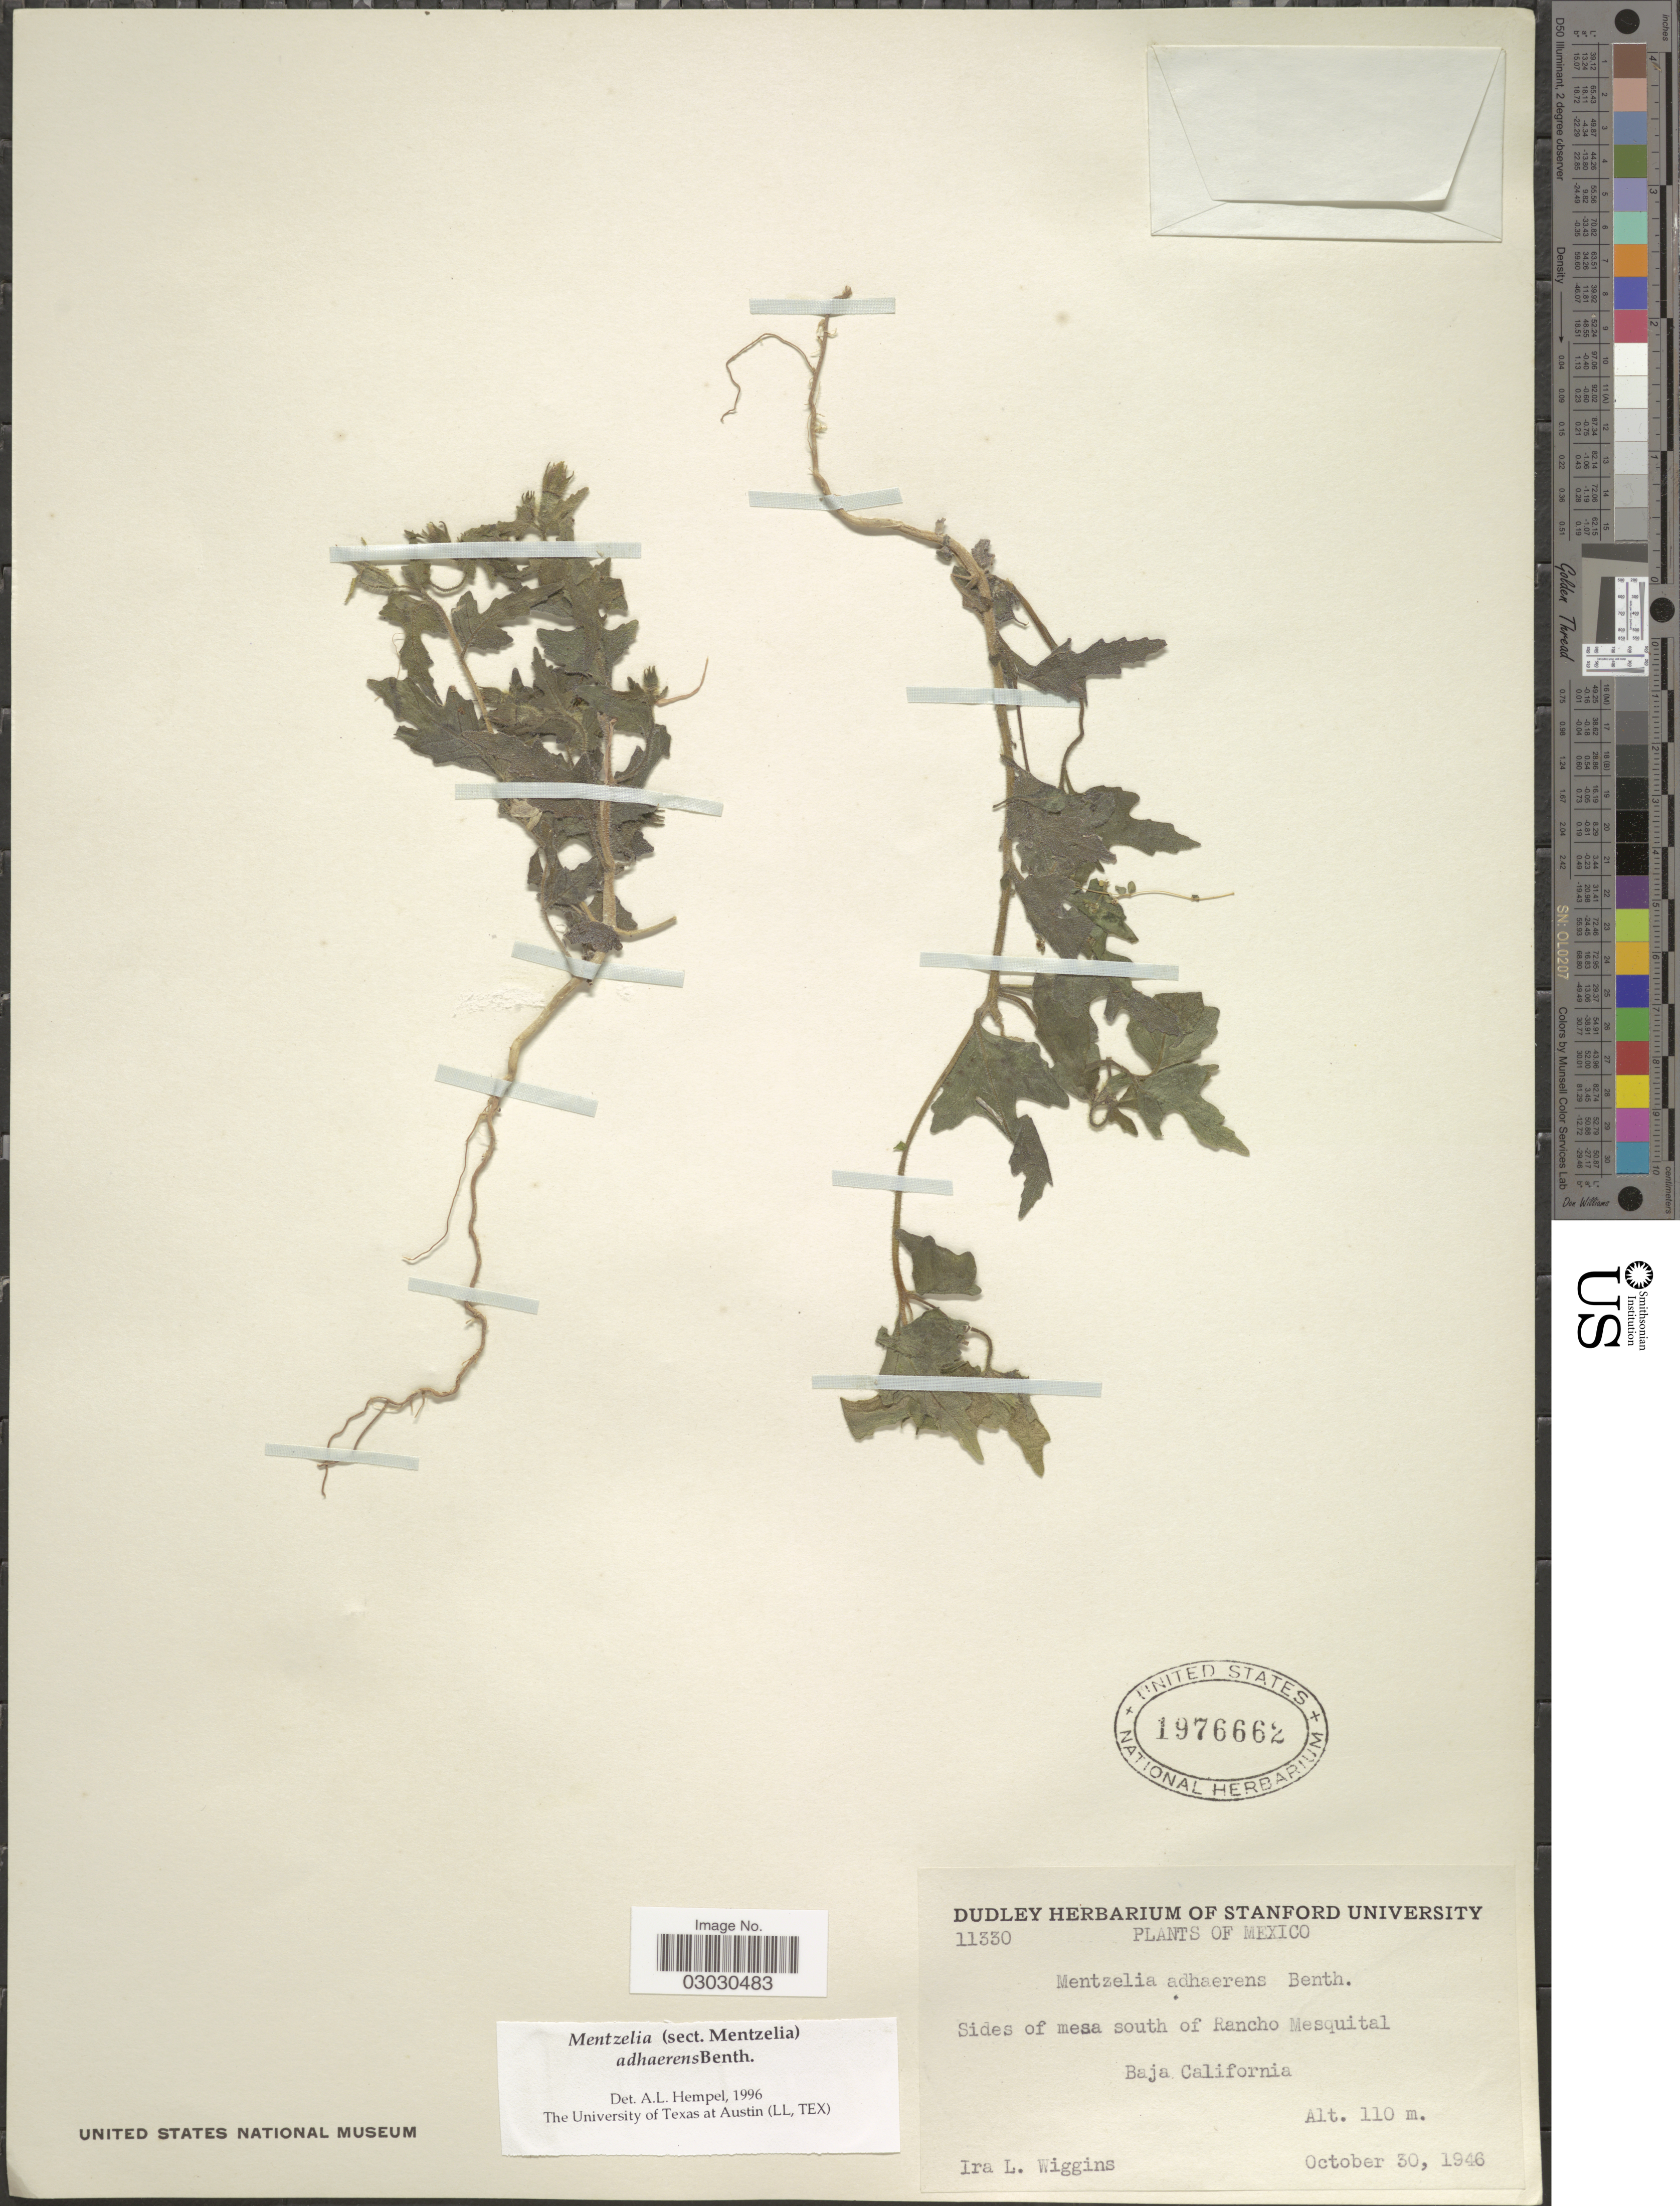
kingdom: Plantae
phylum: Tracheophyta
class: Magnoliopsida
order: Cornales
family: Loasaceae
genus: Mentzelia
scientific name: Mentzelia adhaerens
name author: Benth.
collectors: I. L. Wiggins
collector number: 11330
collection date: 1946-10-30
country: Mexico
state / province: Baja California Norte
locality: Sides of mesa south of Rancho Mesquital.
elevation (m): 110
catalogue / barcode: US 1976662